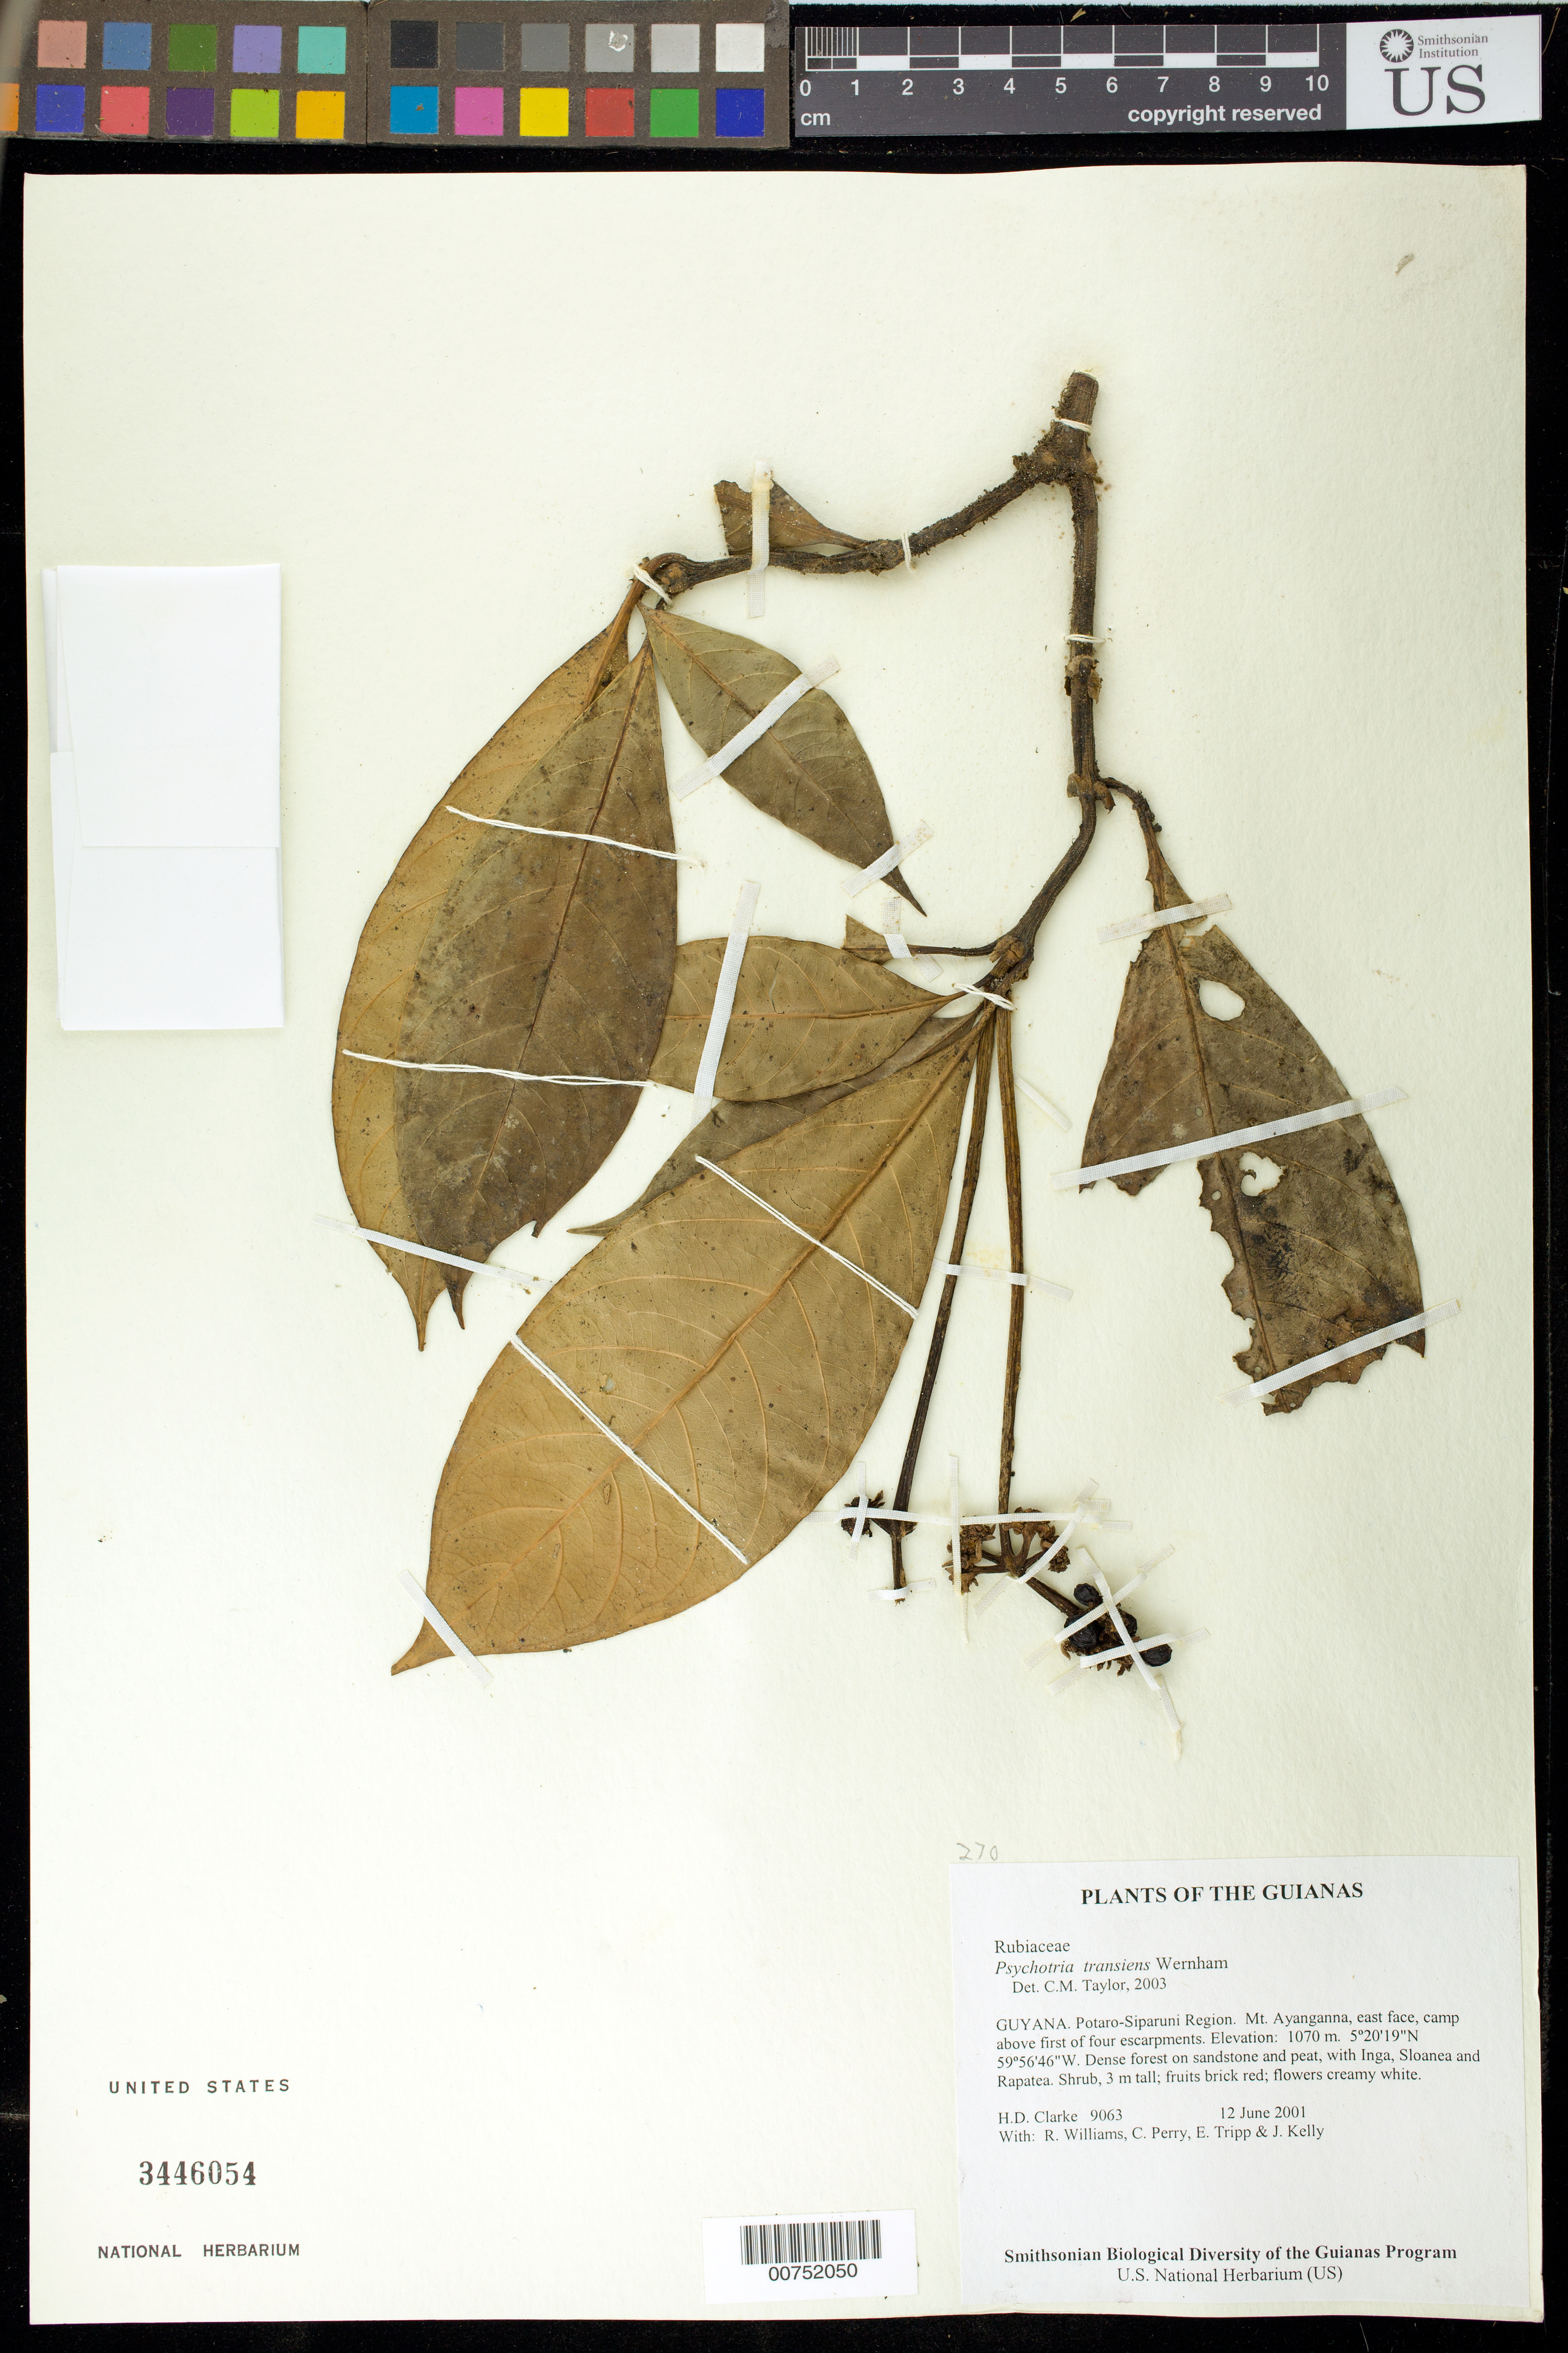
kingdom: Plantae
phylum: Tracheophyta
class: Magnoliopsida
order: Gentianales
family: Rubiaceae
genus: Palicourea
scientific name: Palicourea ernestii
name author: (K. Krause) Delprete & J.H. Kirkbr.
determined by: Kirkbride, J. H., Jr.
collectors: H. D. Clarke, R. Williams, C. Perry, E. Tripp & J. Kelly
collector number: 9063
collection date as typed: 12 June 2001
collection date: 2001-06-12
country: Guyana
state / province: Potaro-Siparuni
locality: Mt. Ayanganna, east face, camp above first of four escarpments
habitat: Dense forest on sandstone and peat, with Inga, Sloanea and Rapatea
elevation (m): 1070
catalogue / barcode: US 3446054